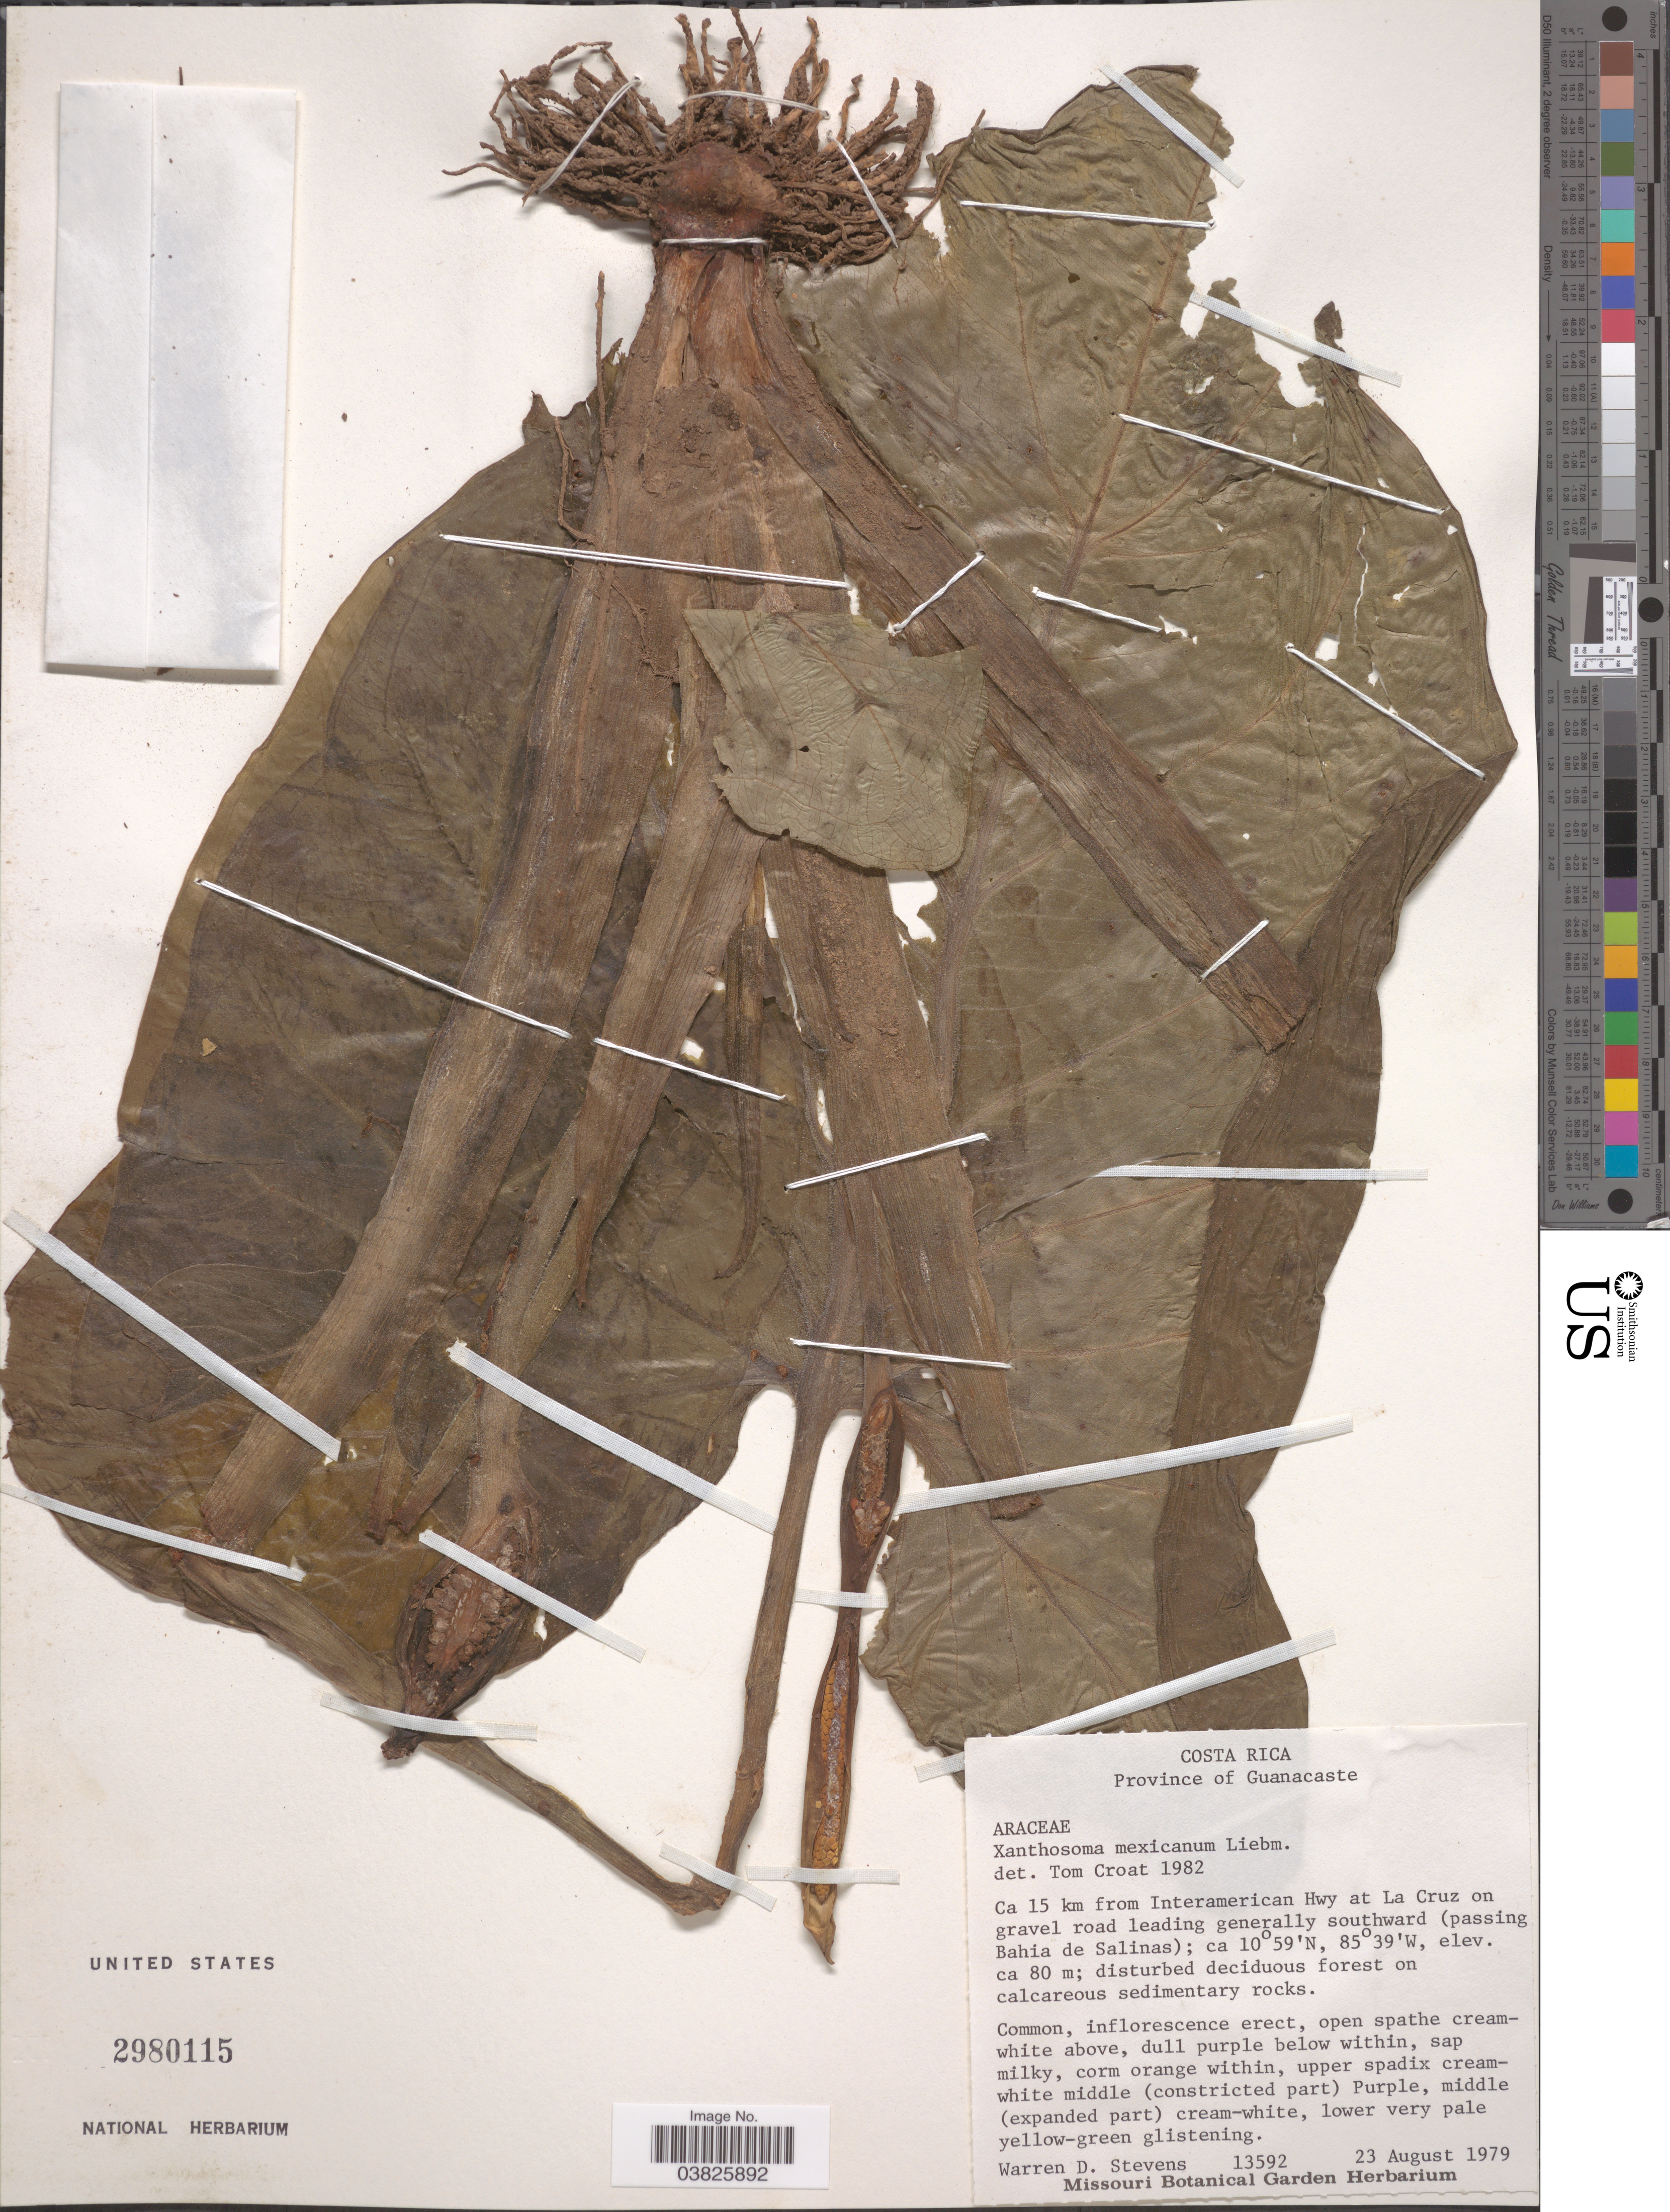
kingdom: Plantae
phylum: Tracheophyta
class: Liliopsida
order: Alismatales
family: Araceae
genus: Xanthosoma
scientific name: Xanthosoma mexicanum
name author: Liebm.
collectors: W. D. Stevens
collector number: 13592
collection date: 1979-08-23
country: Costa Rica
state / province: Guanacaste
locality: Ca 15 km from Interamerican Hwy at La Cruz at gravel road leading generally southward (passing Bahia de Salinas).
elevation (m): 80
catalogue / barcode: US 2980115